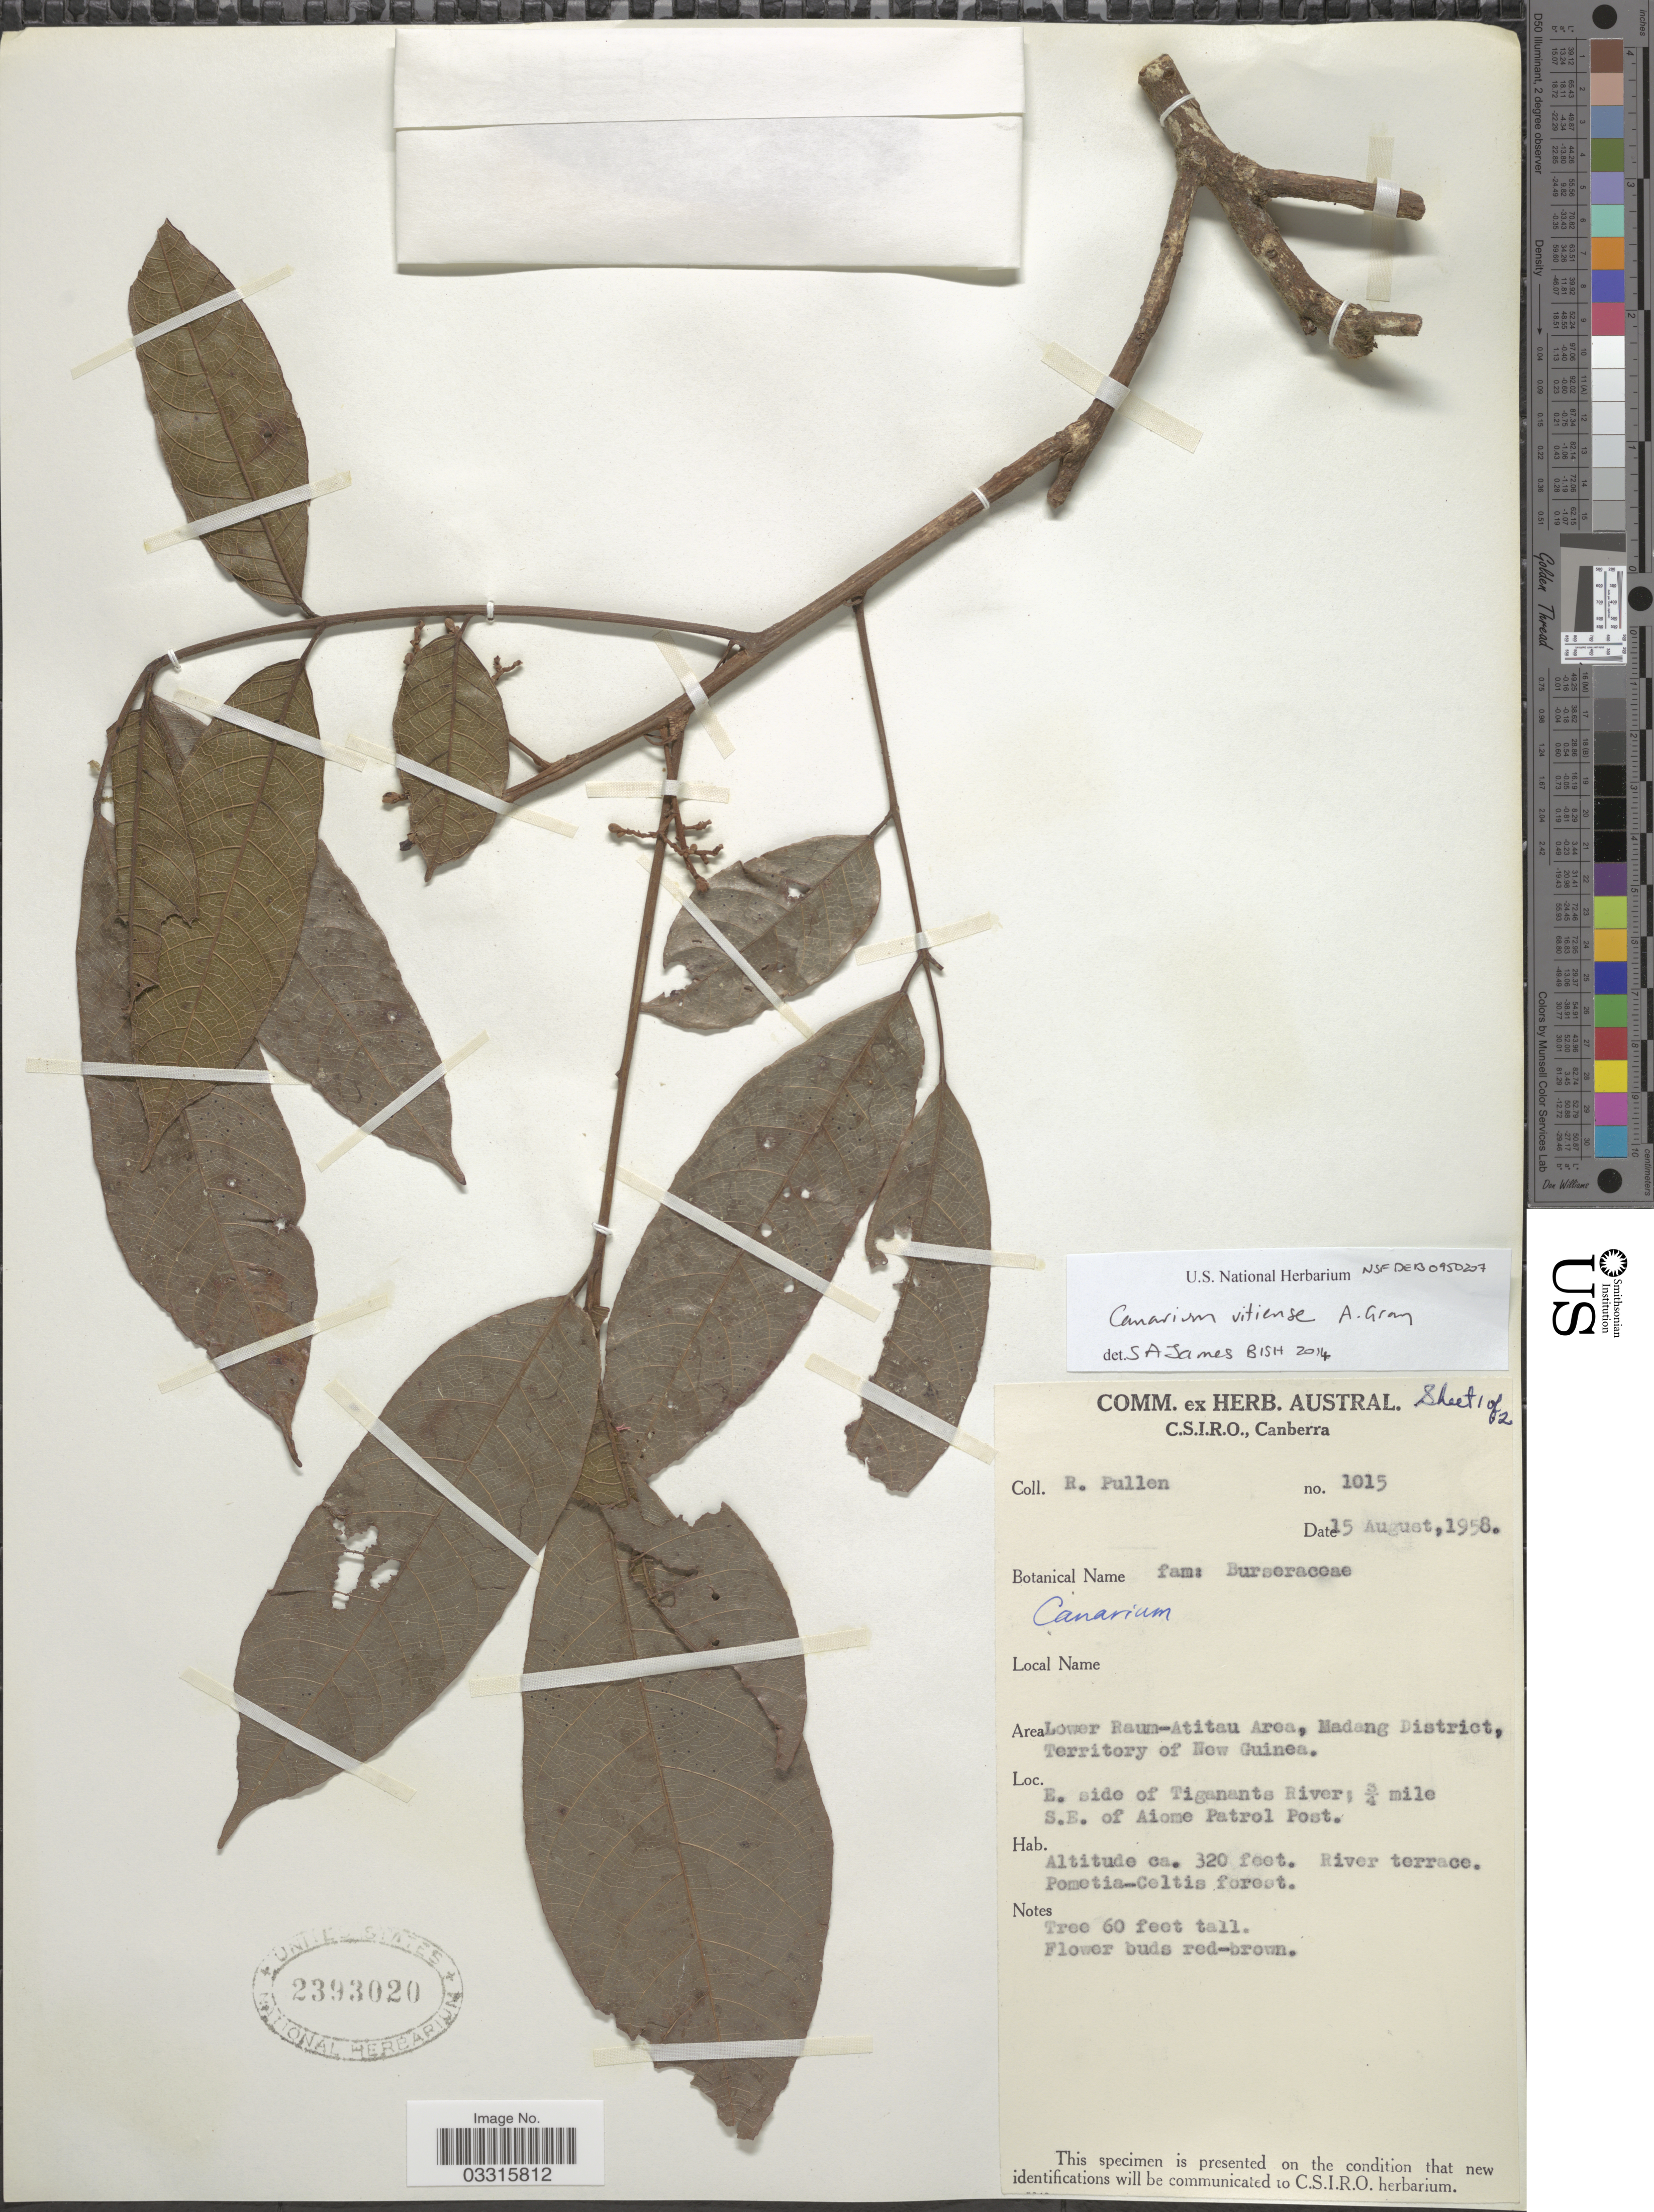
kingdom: Plantae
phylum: Tracheophyta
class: Magnoliopsida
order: Sapindales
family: Burseraceae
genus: Canarium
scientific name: Canarium vitiense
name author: A. Gray in Wilkes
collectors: R. Pullen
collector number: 1015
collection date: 1958-08-15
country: Papua New Guinea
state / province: Madang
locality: Lower Raum-Atitau Area, Madang District, Territory of New Guinea. E. side of Tiganants River; ¾ mile S.E. of Aiome Patrol Post.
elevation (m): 98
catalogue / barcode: US 2393020